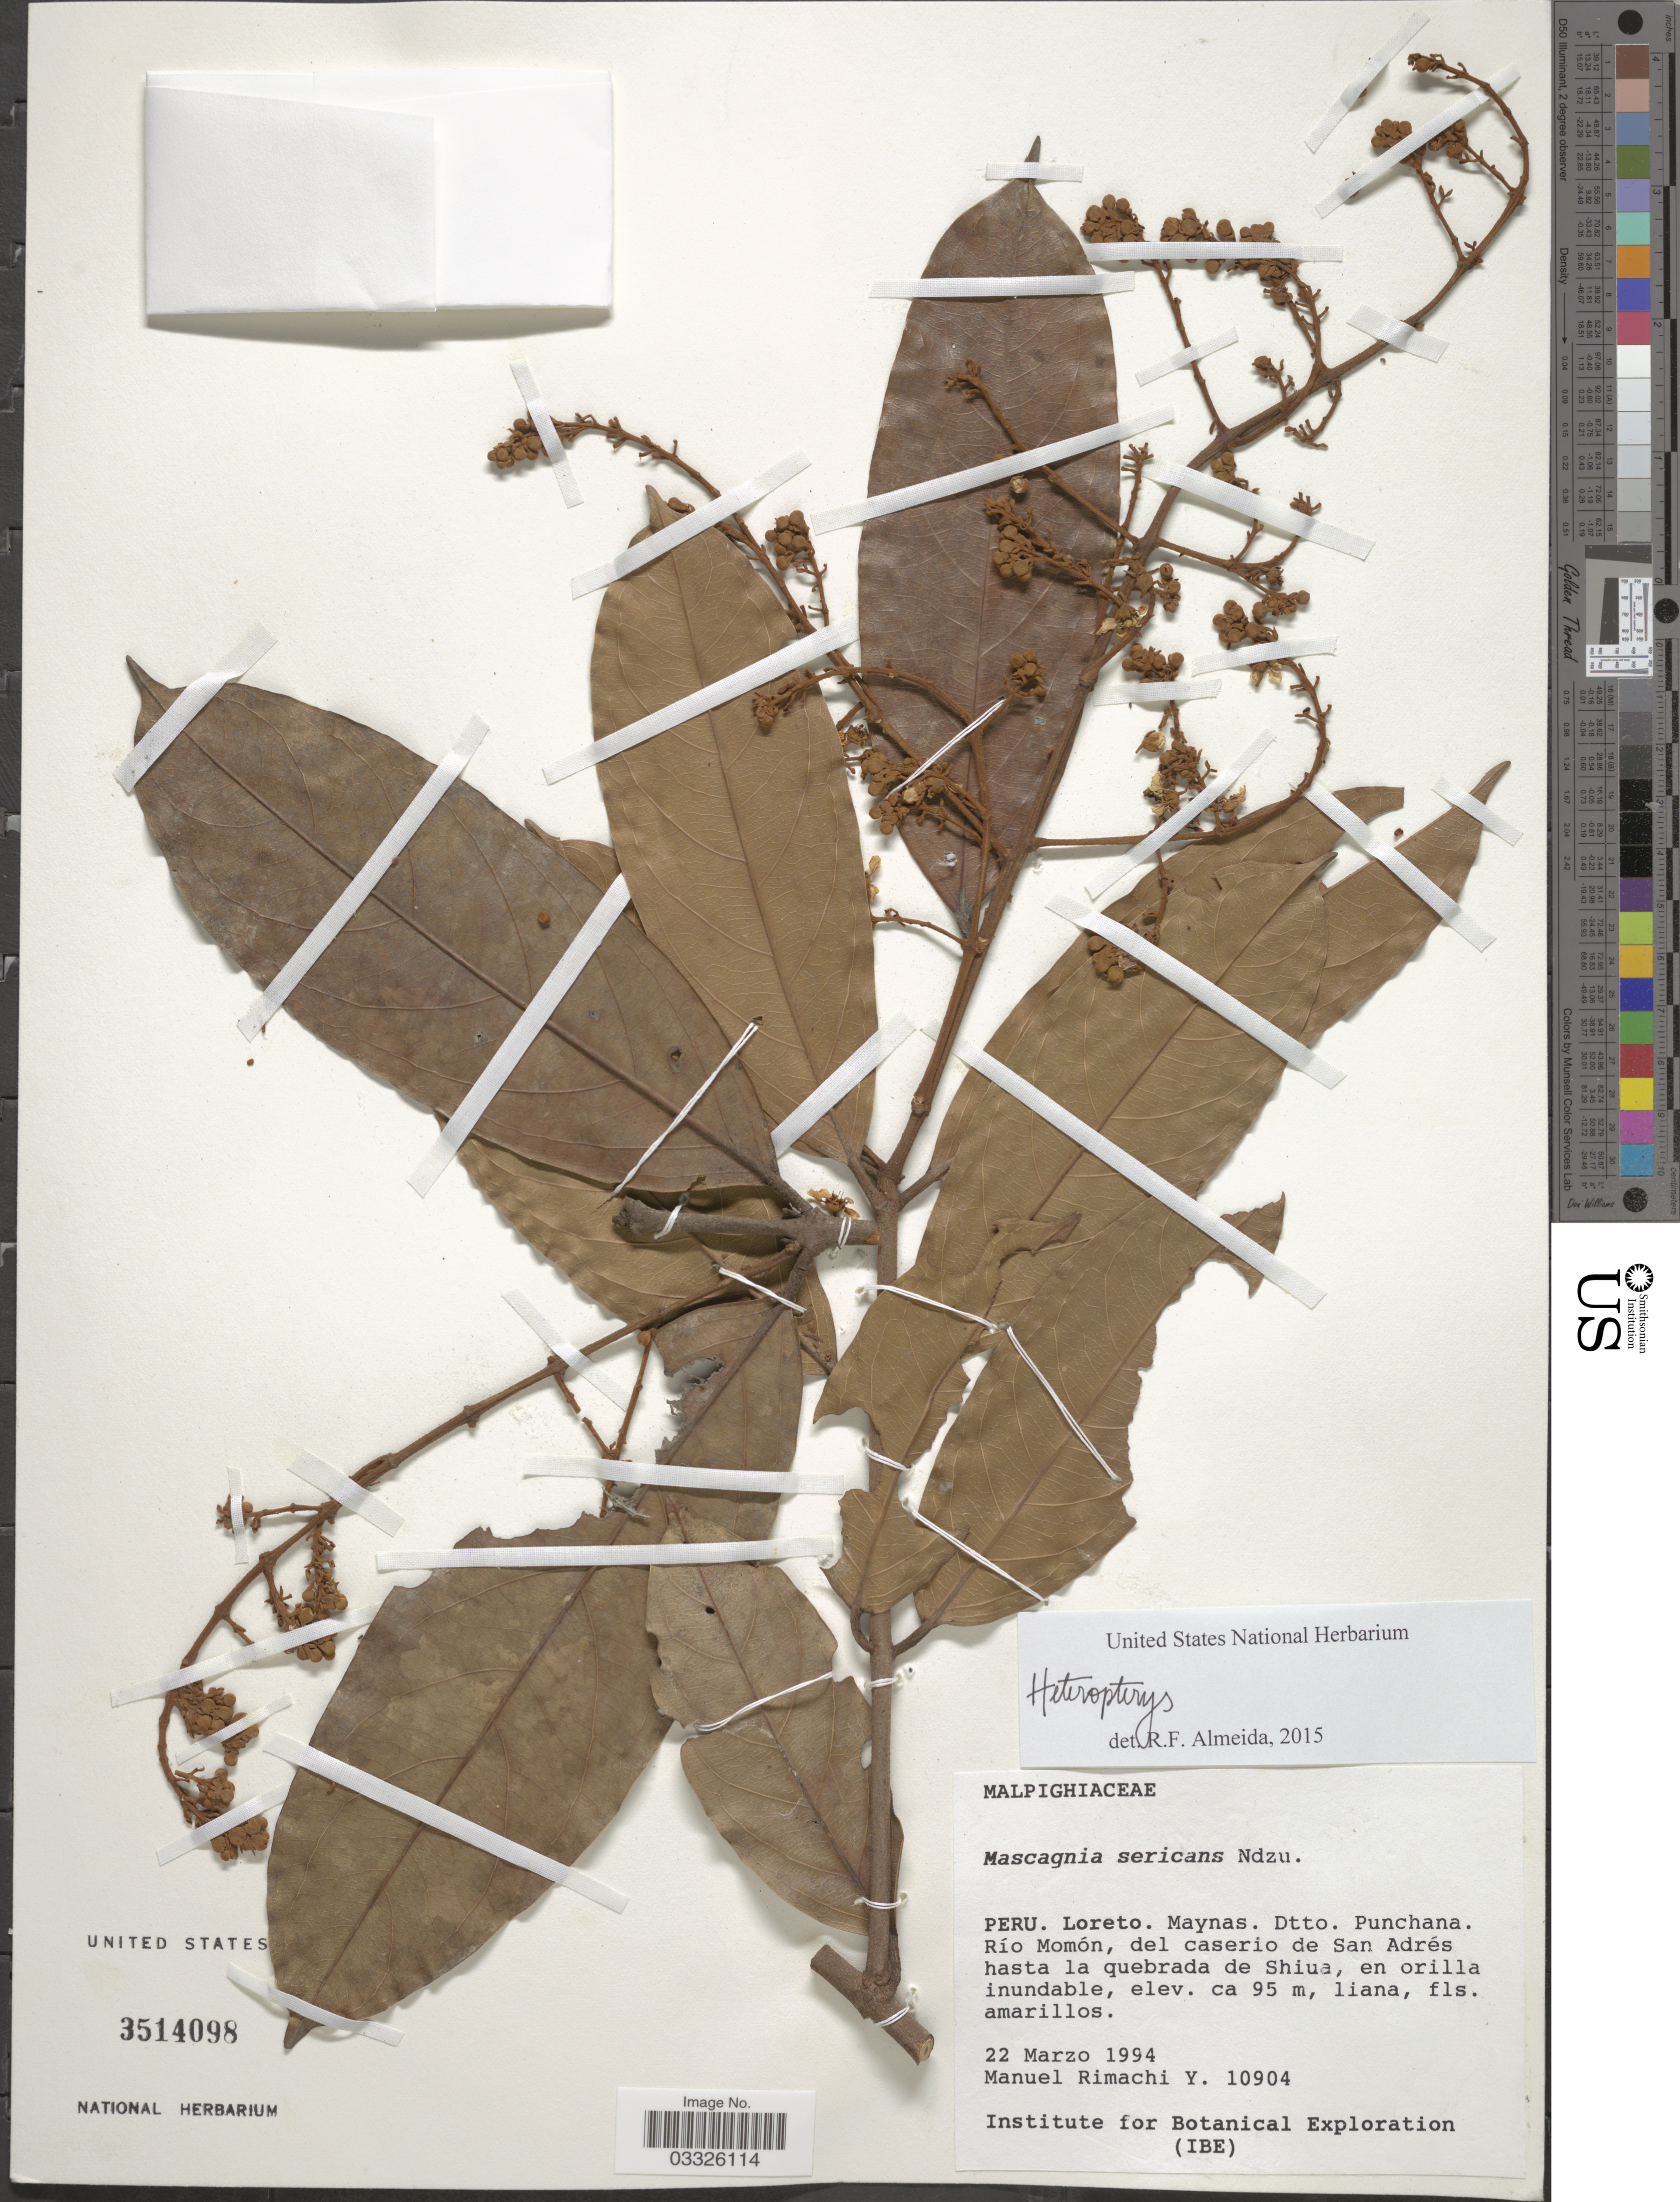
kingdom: Plantae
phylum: Tracheophyta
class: Magnoliopsida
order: Malpighiales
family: Malpighiaceae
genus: Heteropterys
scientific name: Heteropterys sp.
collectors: M. Rimachi Y.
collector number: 10904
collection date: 1994-03-22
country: Peru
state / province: Loreto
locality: Maynas. Dtto. Punchana. Río Momón, del caserio de San Andrés hasta la quebrada de Shiua.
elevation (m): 95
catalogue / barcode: US 3514098